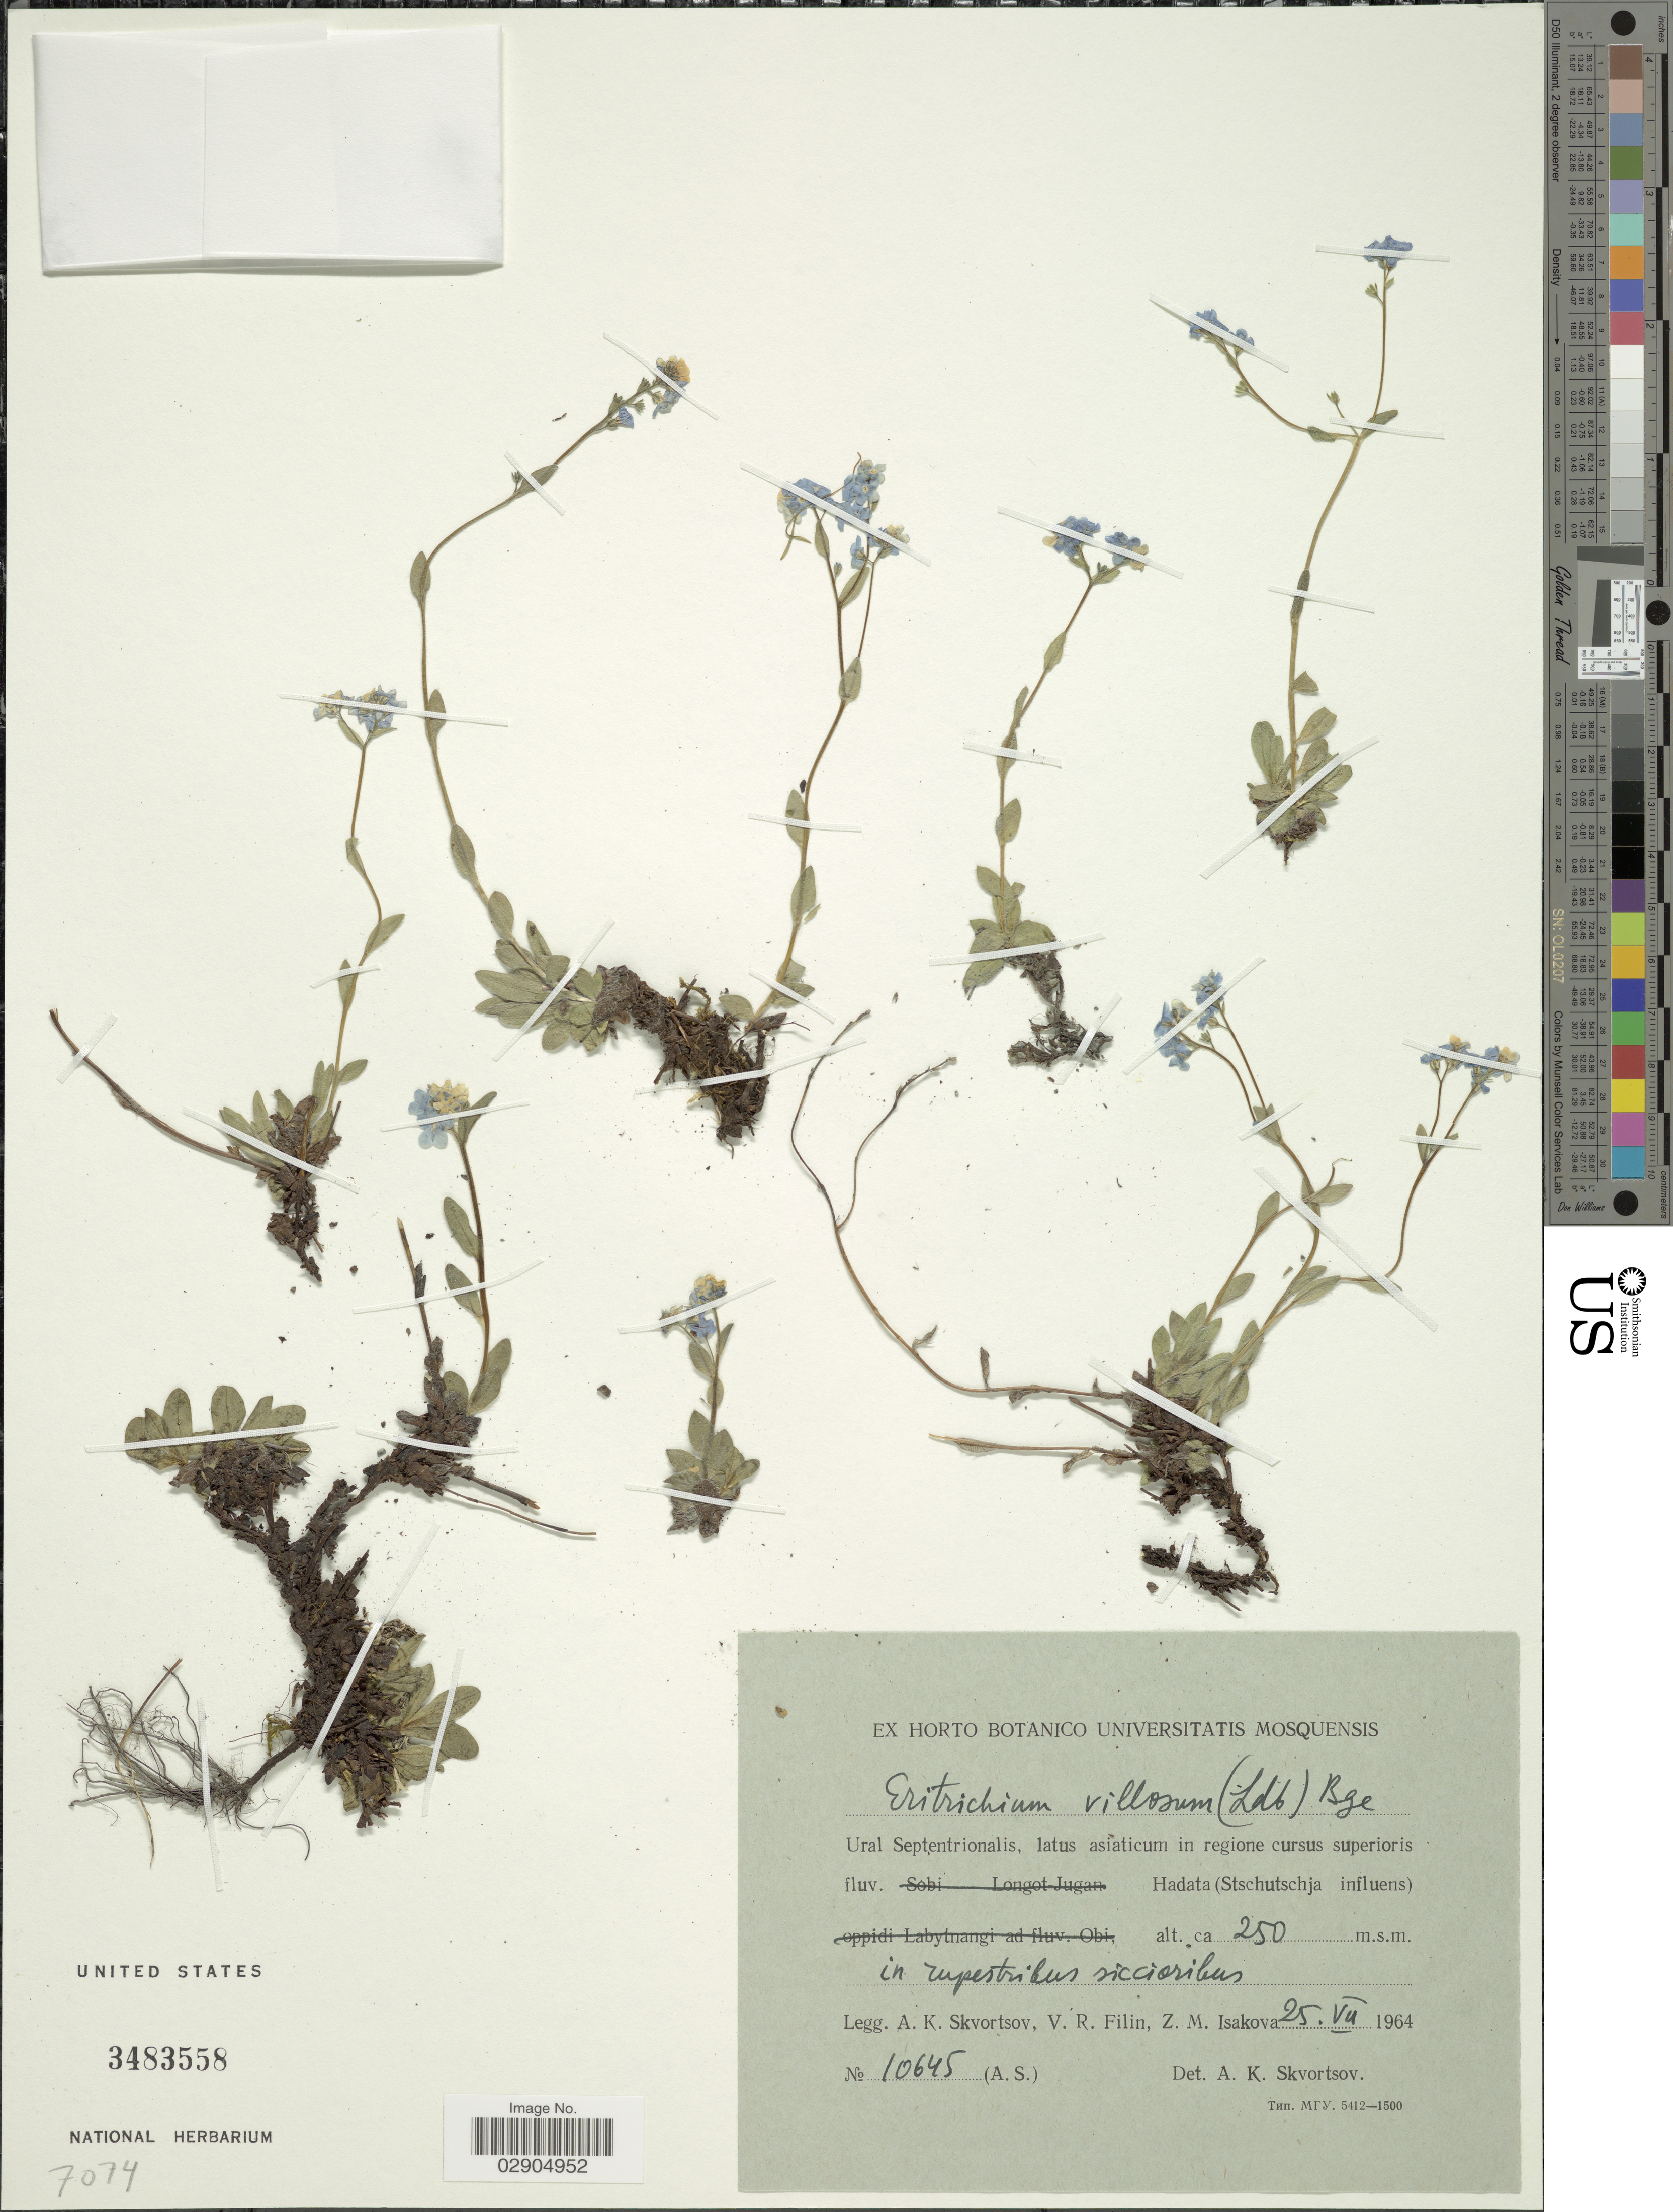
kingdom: Plantae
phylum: Tracheophyta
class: Magnoliopsida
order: Boraginales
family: Boraginaceae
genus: Eritrichium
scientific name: Eritrichium villosum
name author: (Ledeb.) Bunge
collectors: A. K. Skvortsov, V. Filin & Z. Isakova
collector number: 10645 (A.S.)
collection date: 1964-07-25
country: Russian Federation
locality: Ural Septentrionalis, latus asiaticum in regione cursus superior is fluv. Hadata (Stschutschja influens).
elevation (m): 250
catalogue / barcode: US 3483558